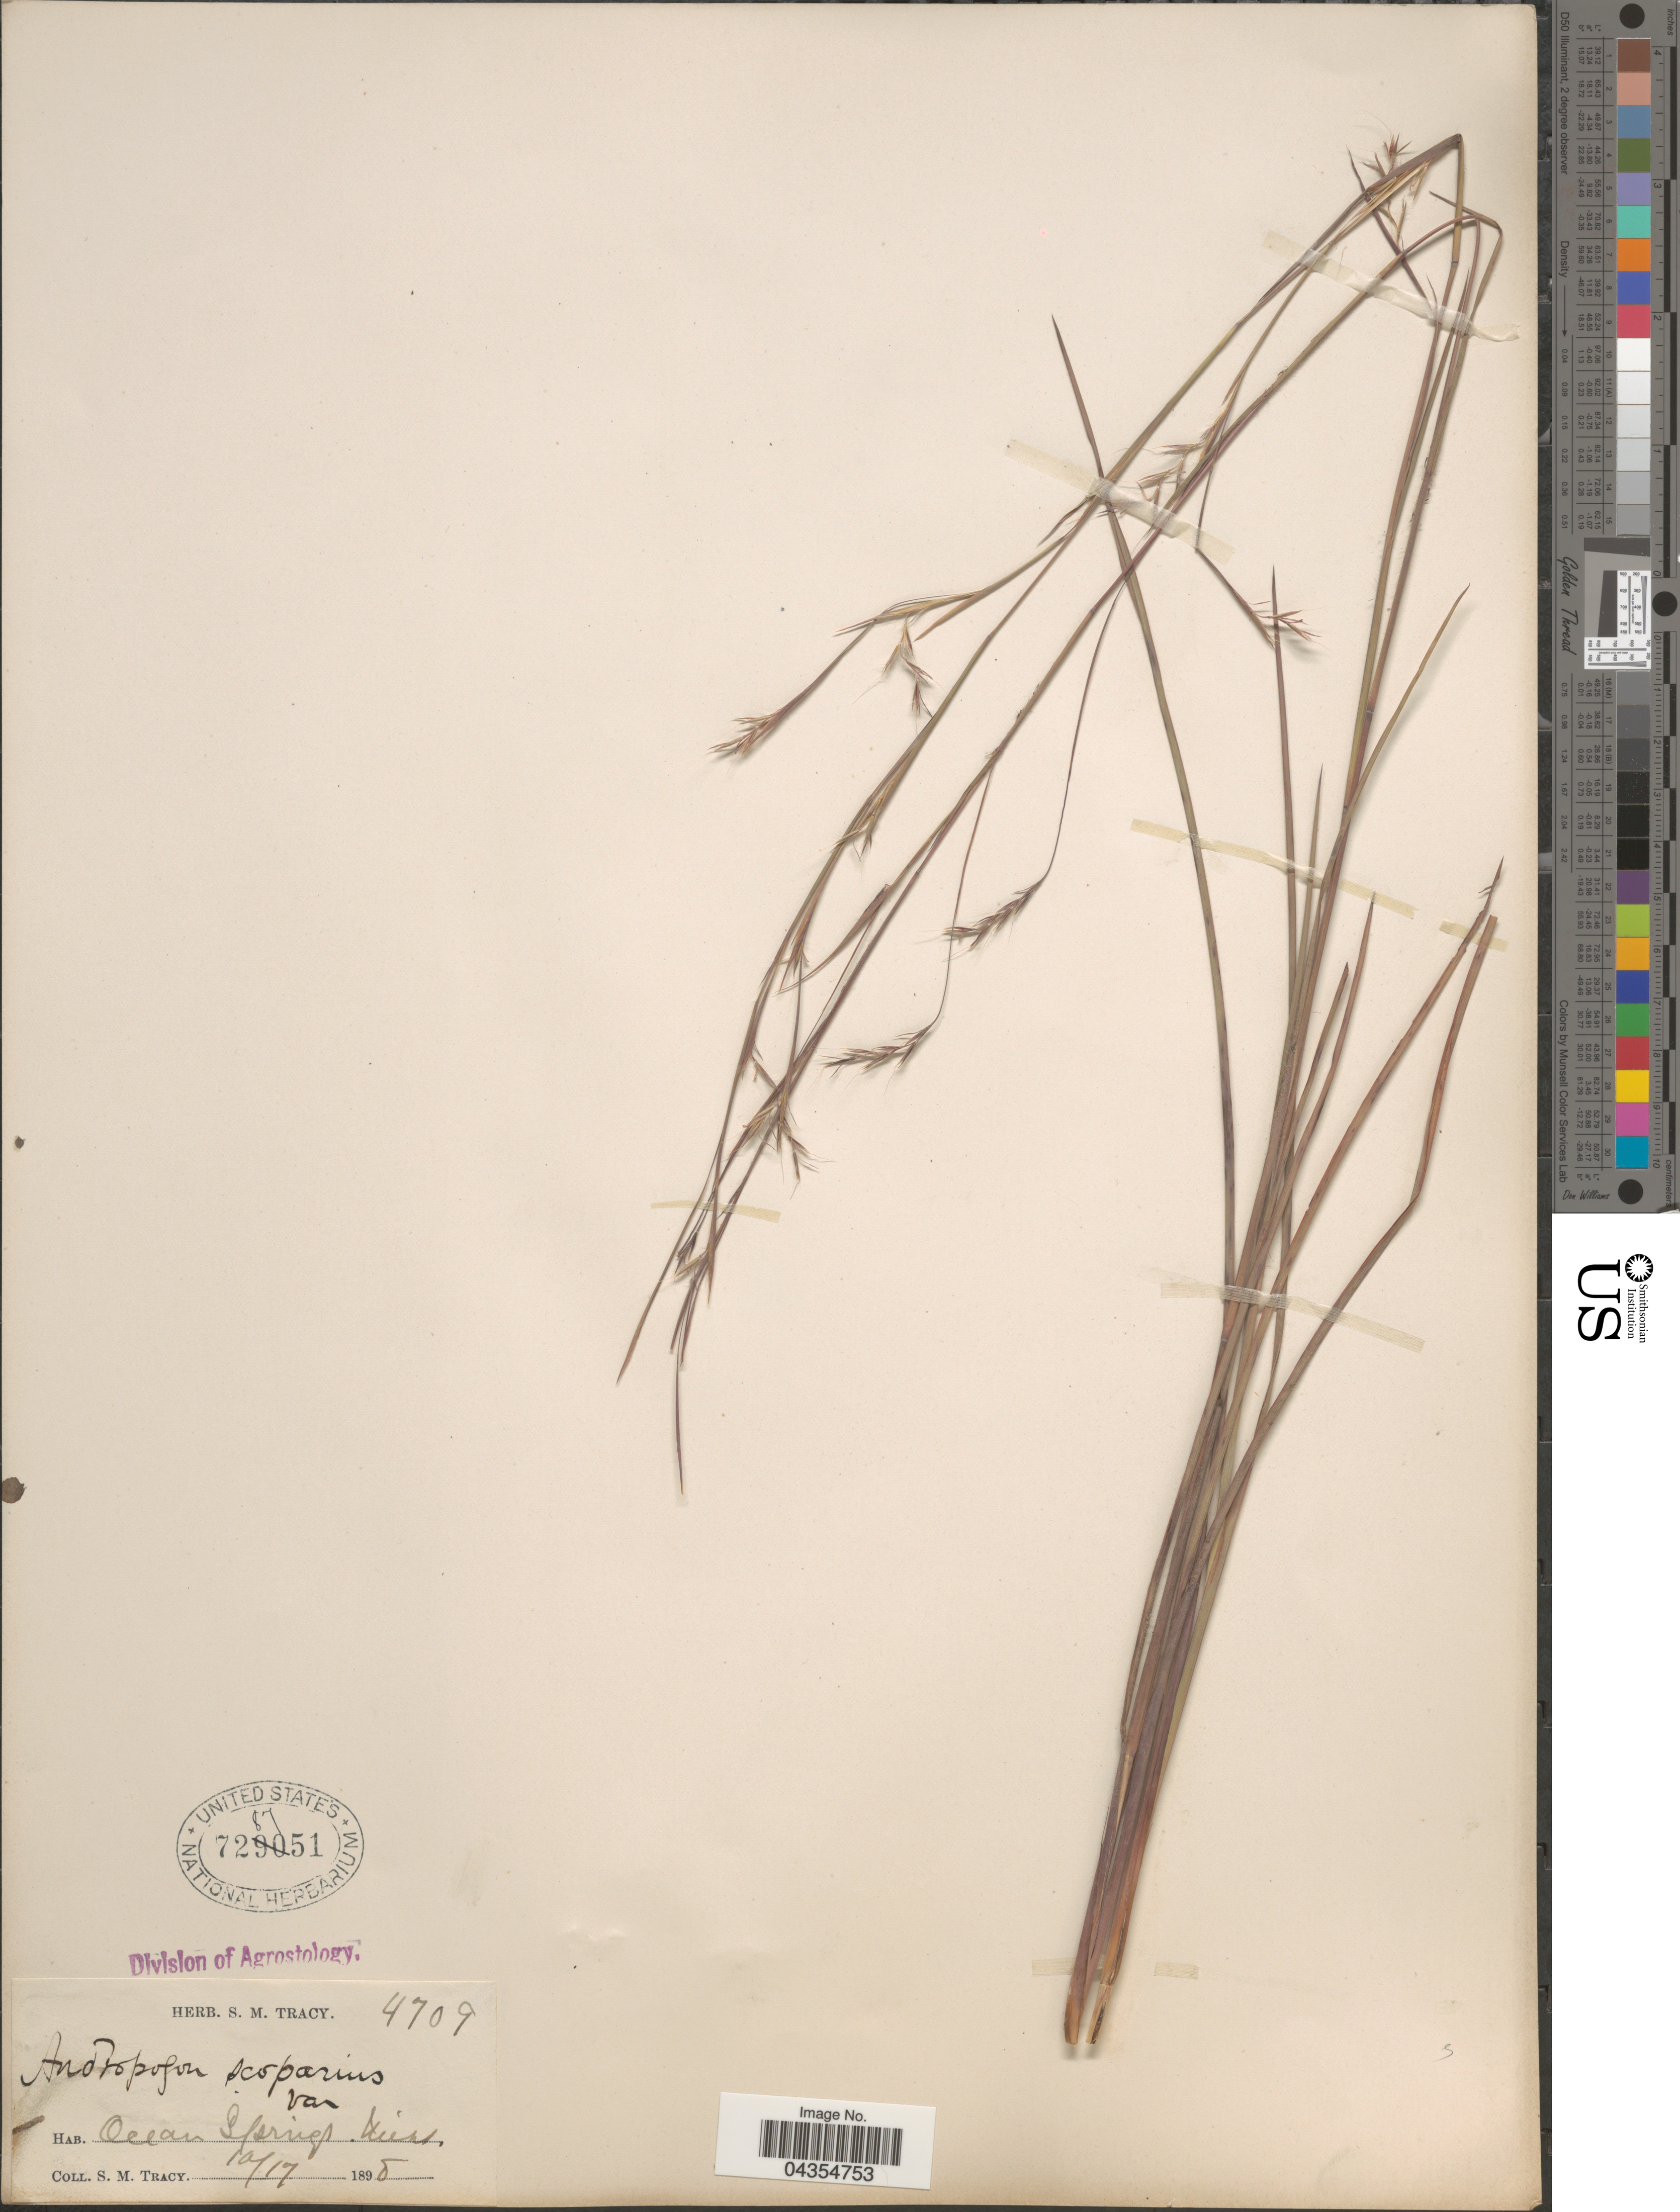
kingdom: Plantae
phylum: Tracheophyta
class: Liliopsida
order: Poales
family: Poaceae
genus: Schizachyrium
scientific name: Schizachyrium sanguineum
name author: (Retz.) Alston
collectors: S. M. Tracy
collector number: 4709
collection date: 1898-10-17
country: United States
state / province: Mississippi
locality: Ocean Springs.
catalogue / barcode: US 728751